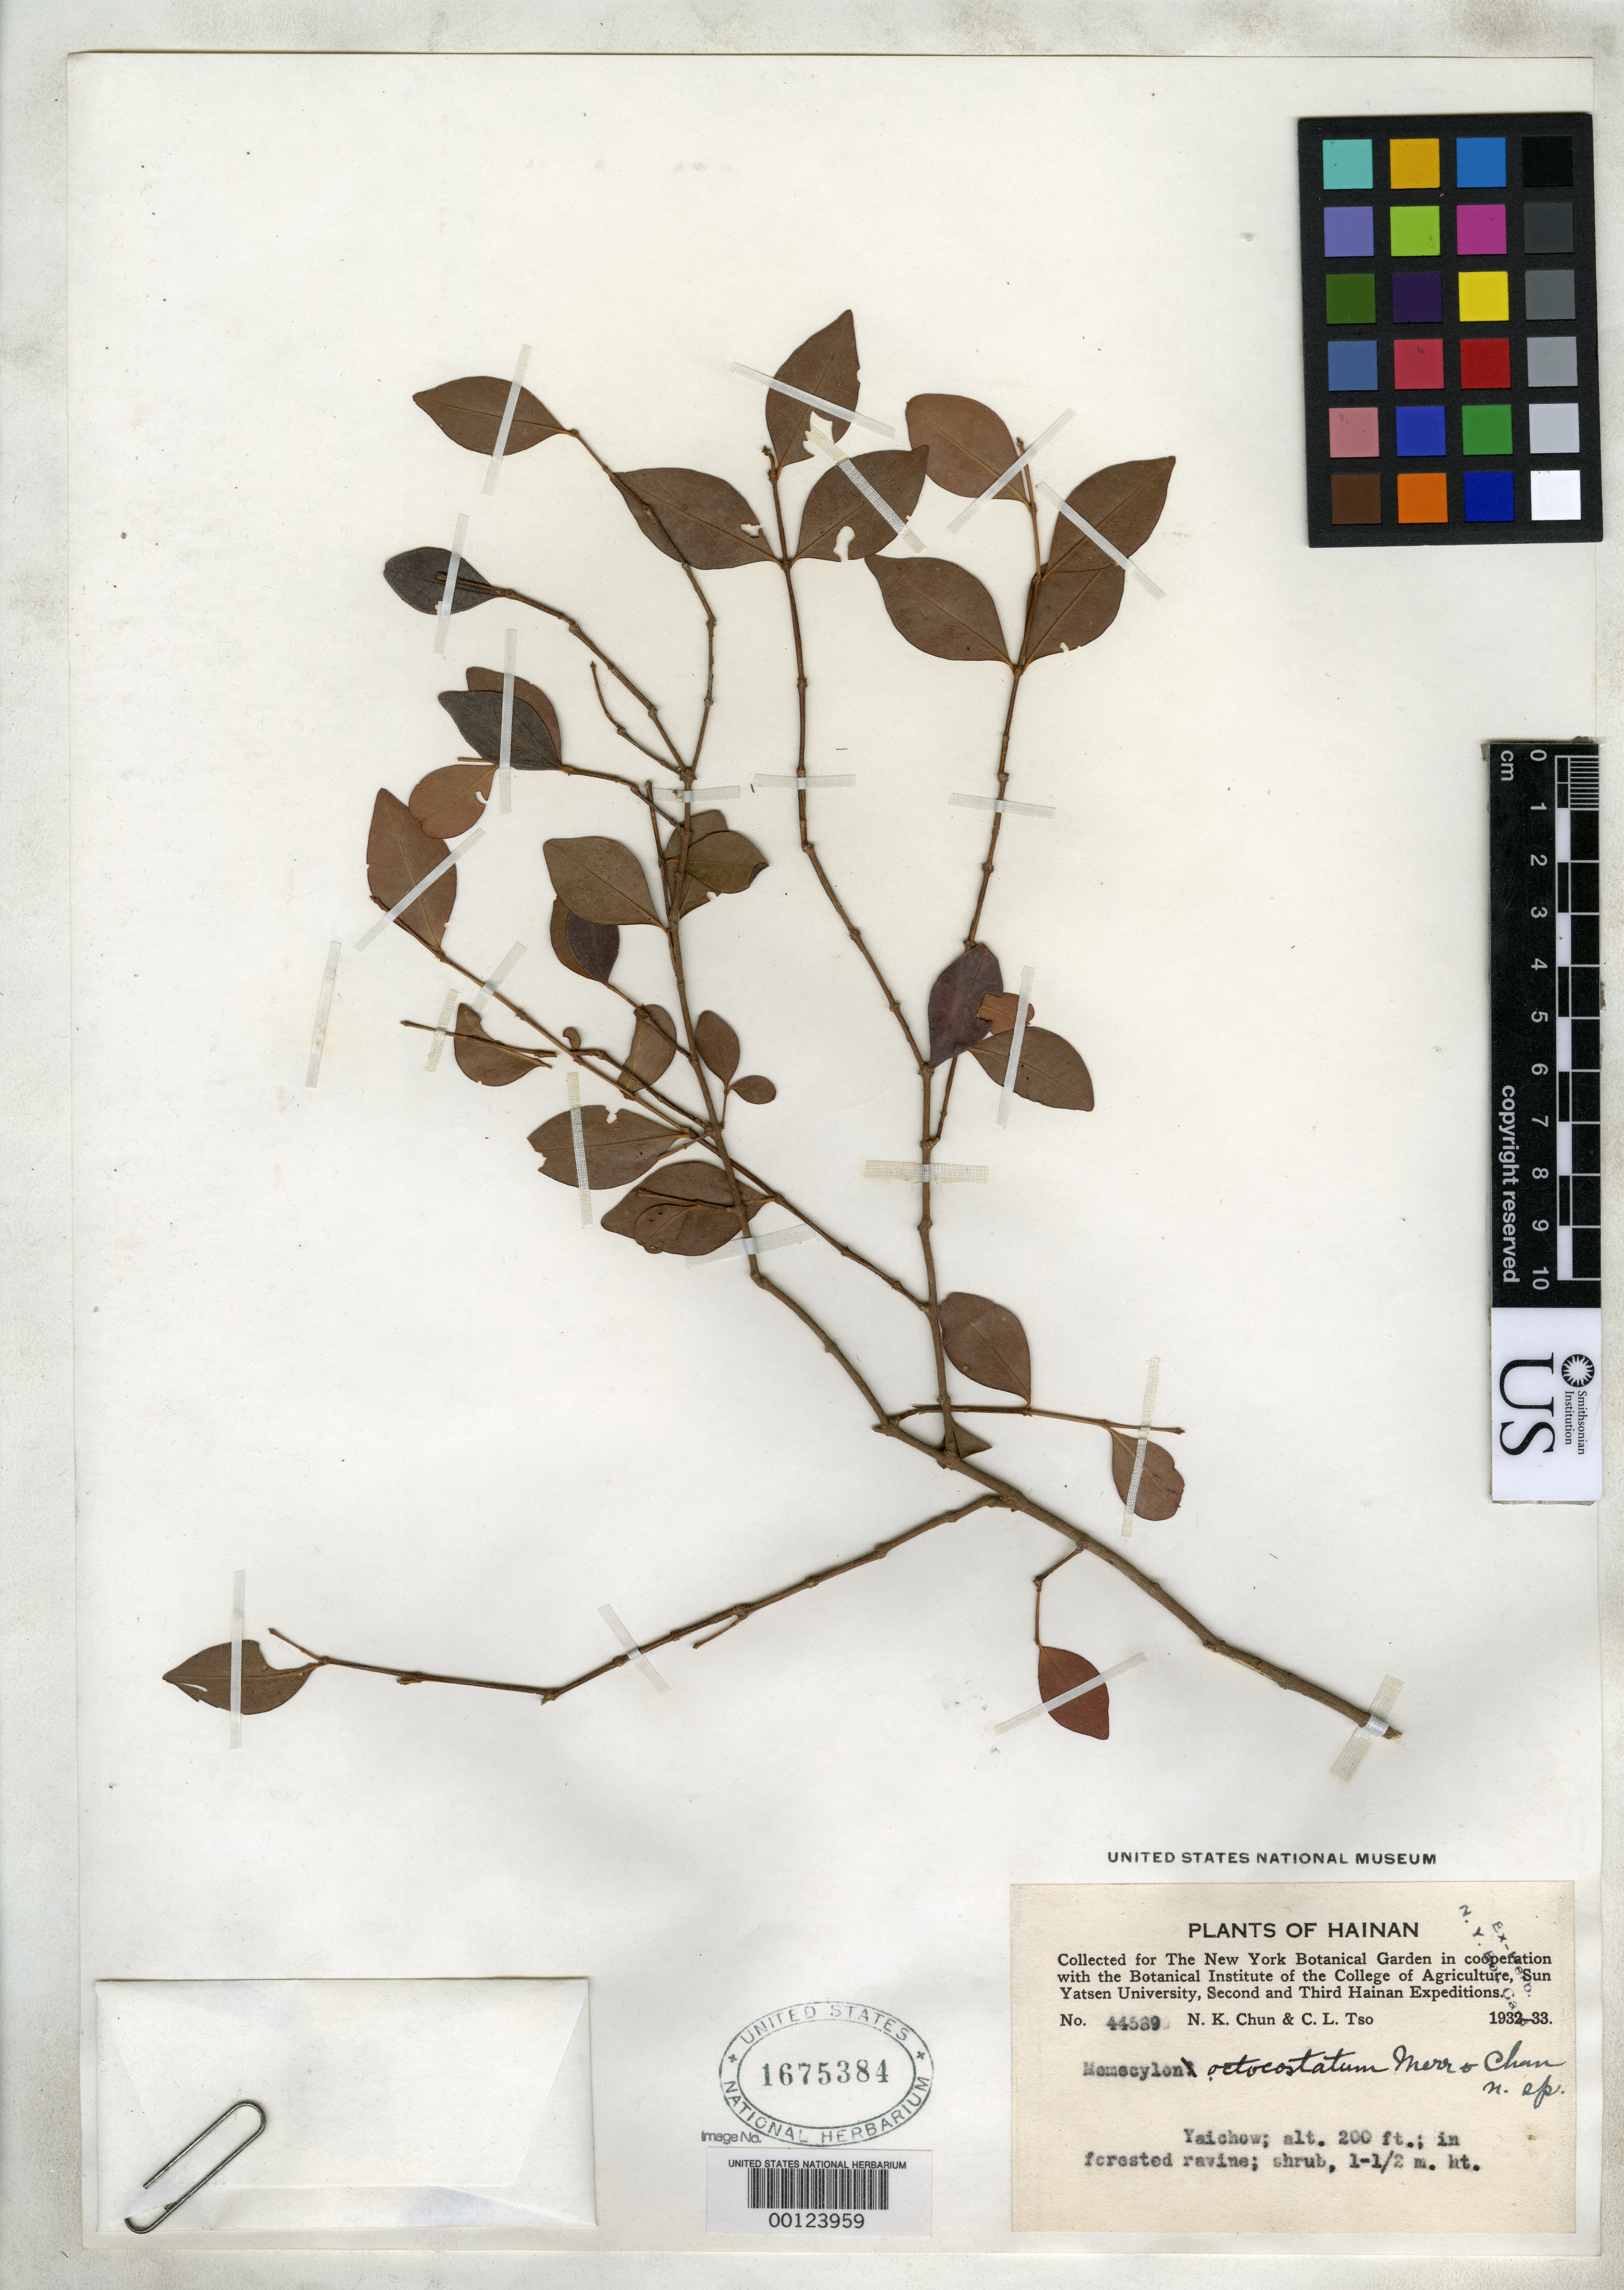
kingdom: Plantae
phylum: Tracheophyta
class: Magnoliopsida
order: Myrtales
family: Melastomataceae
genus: Memecylon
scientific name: Memecylon octocostatum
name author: Merr. & Chun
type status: Isotype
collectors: N. K. Chun & C. Tso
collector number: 44589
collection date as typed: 26 Dec 1932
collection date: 1932-12-26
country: China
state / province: Hainan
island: Hainan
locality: Ngai Yuen, Namshan Ling.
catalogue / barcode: US 1675384